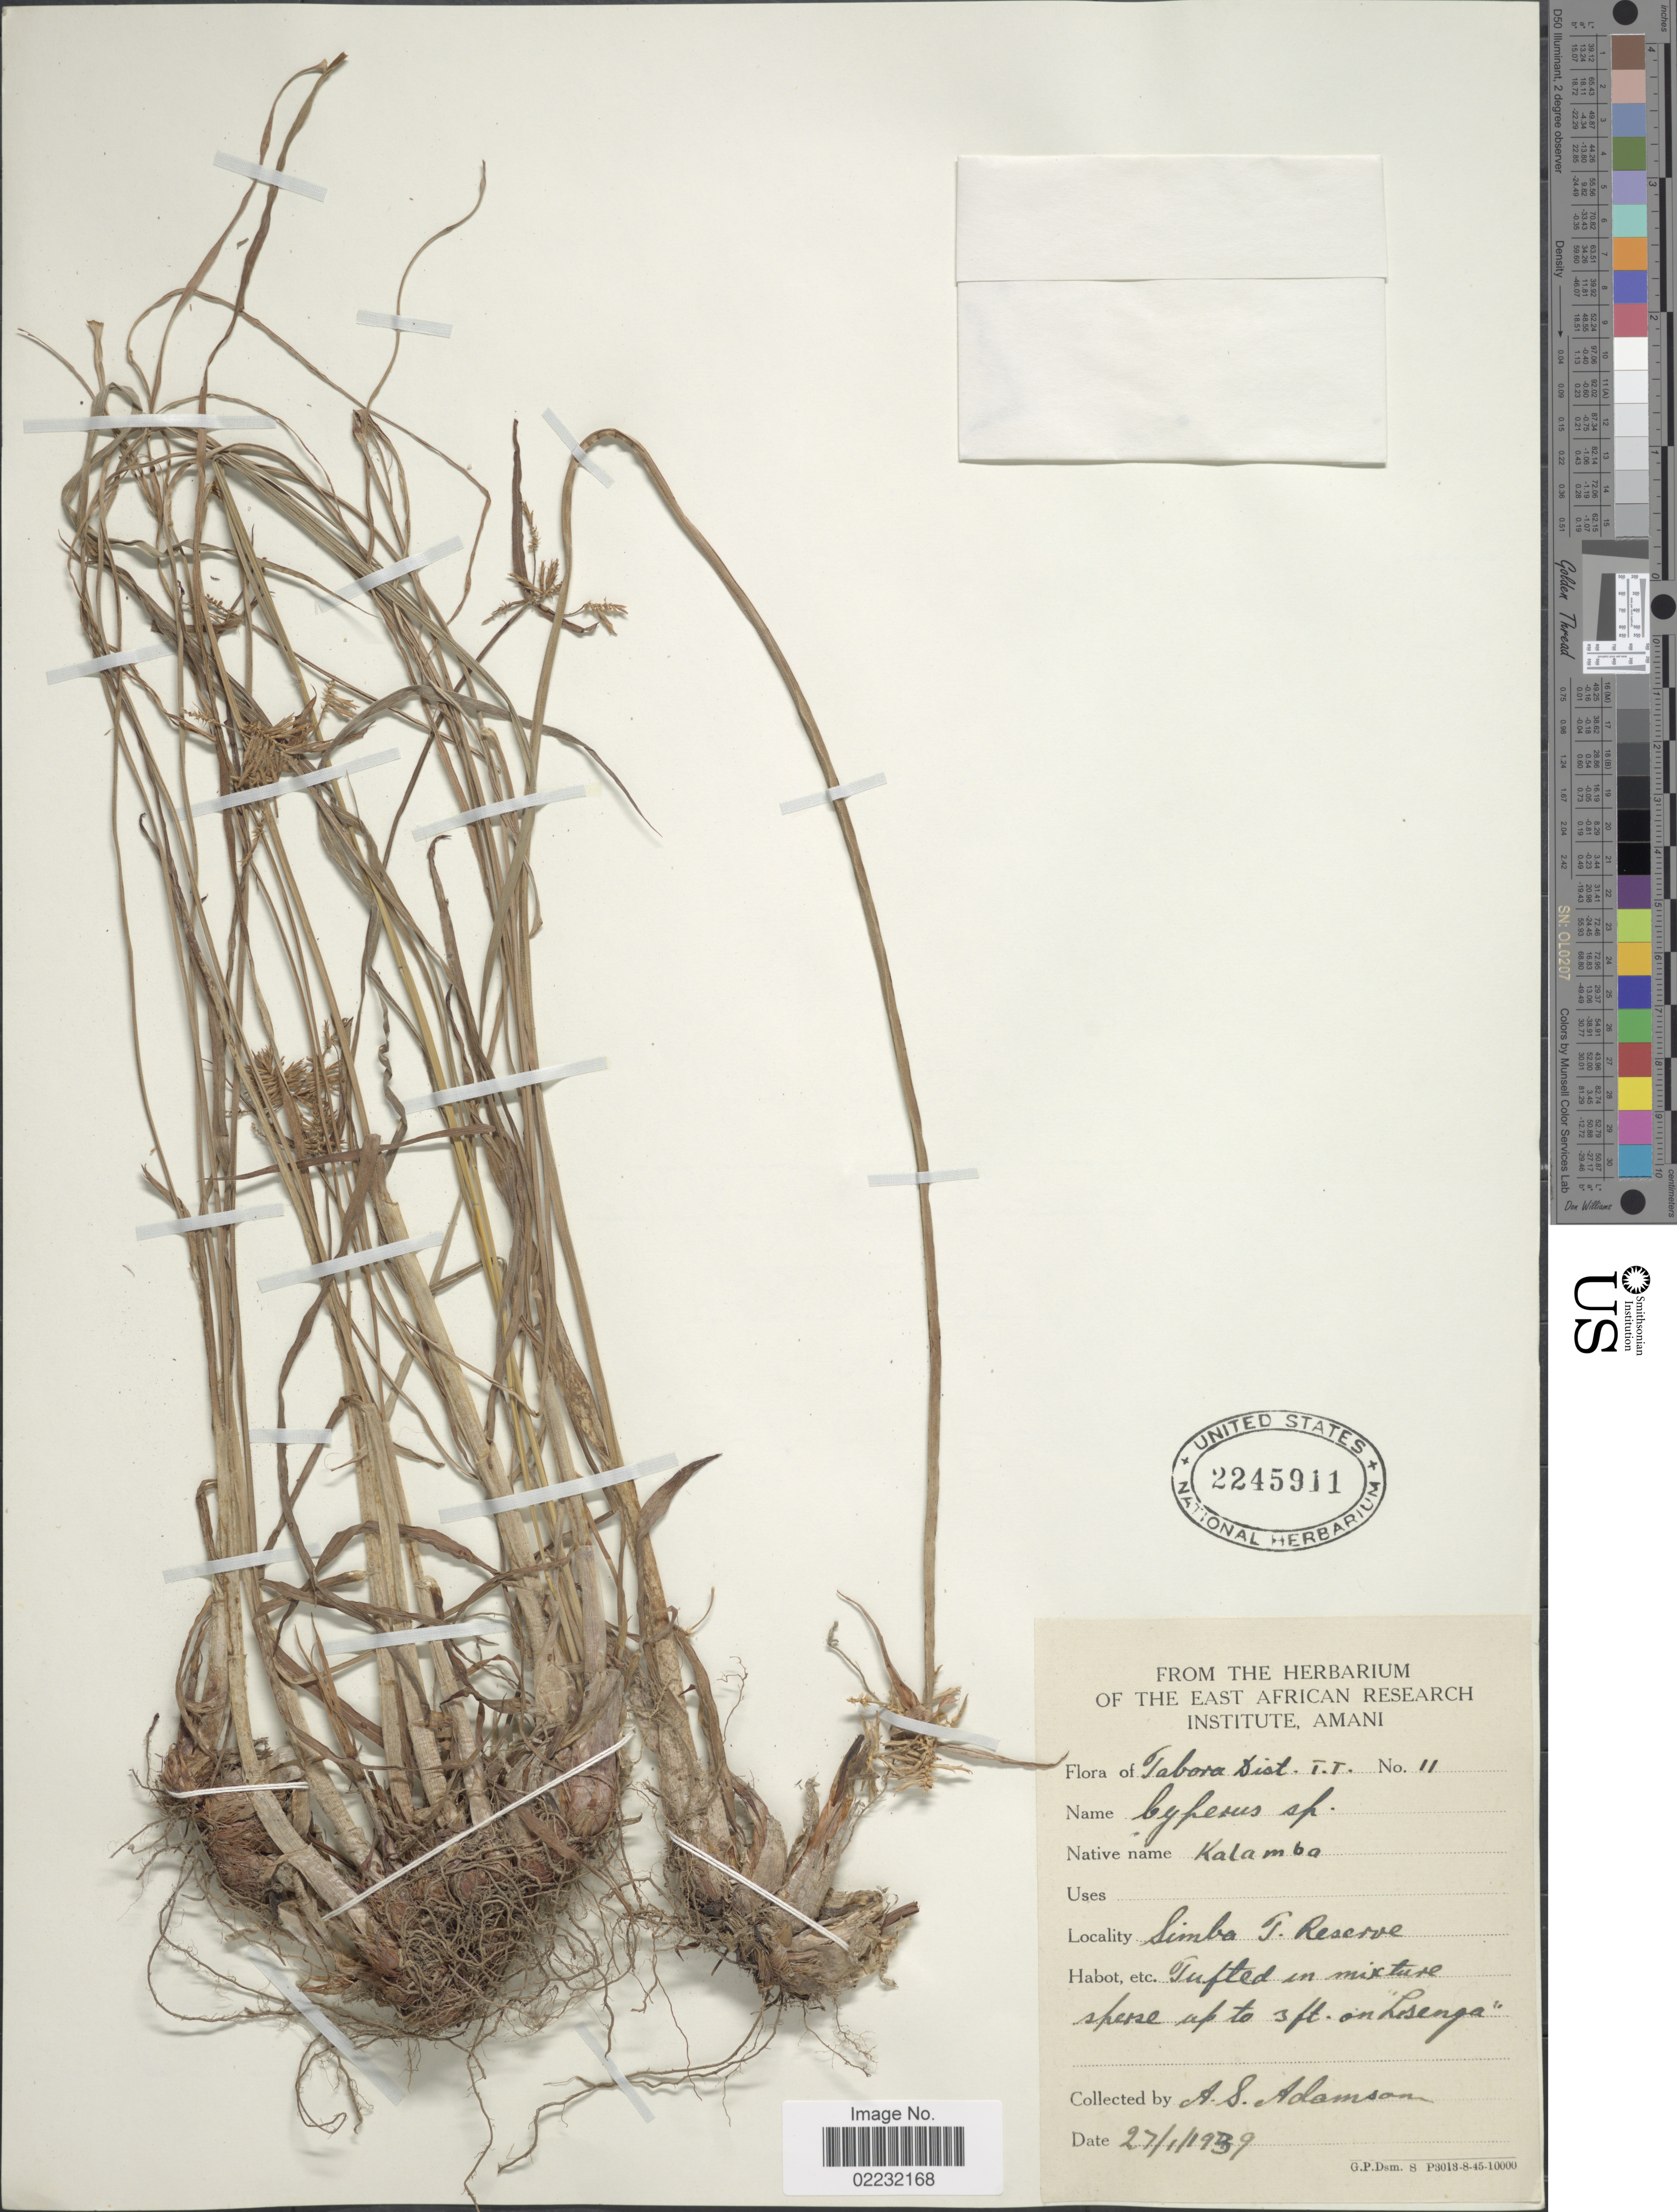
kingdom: Plantae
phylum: Tracheophyta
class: Liliopsida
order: Poales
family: Cyperaceae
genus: Cyperus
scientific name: Cyperus sp.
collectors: A. Adamson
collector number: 11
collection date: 1939-01-27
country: Tanzania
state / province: Tabora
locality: Sima T. Reserve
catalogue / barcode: US 2245911